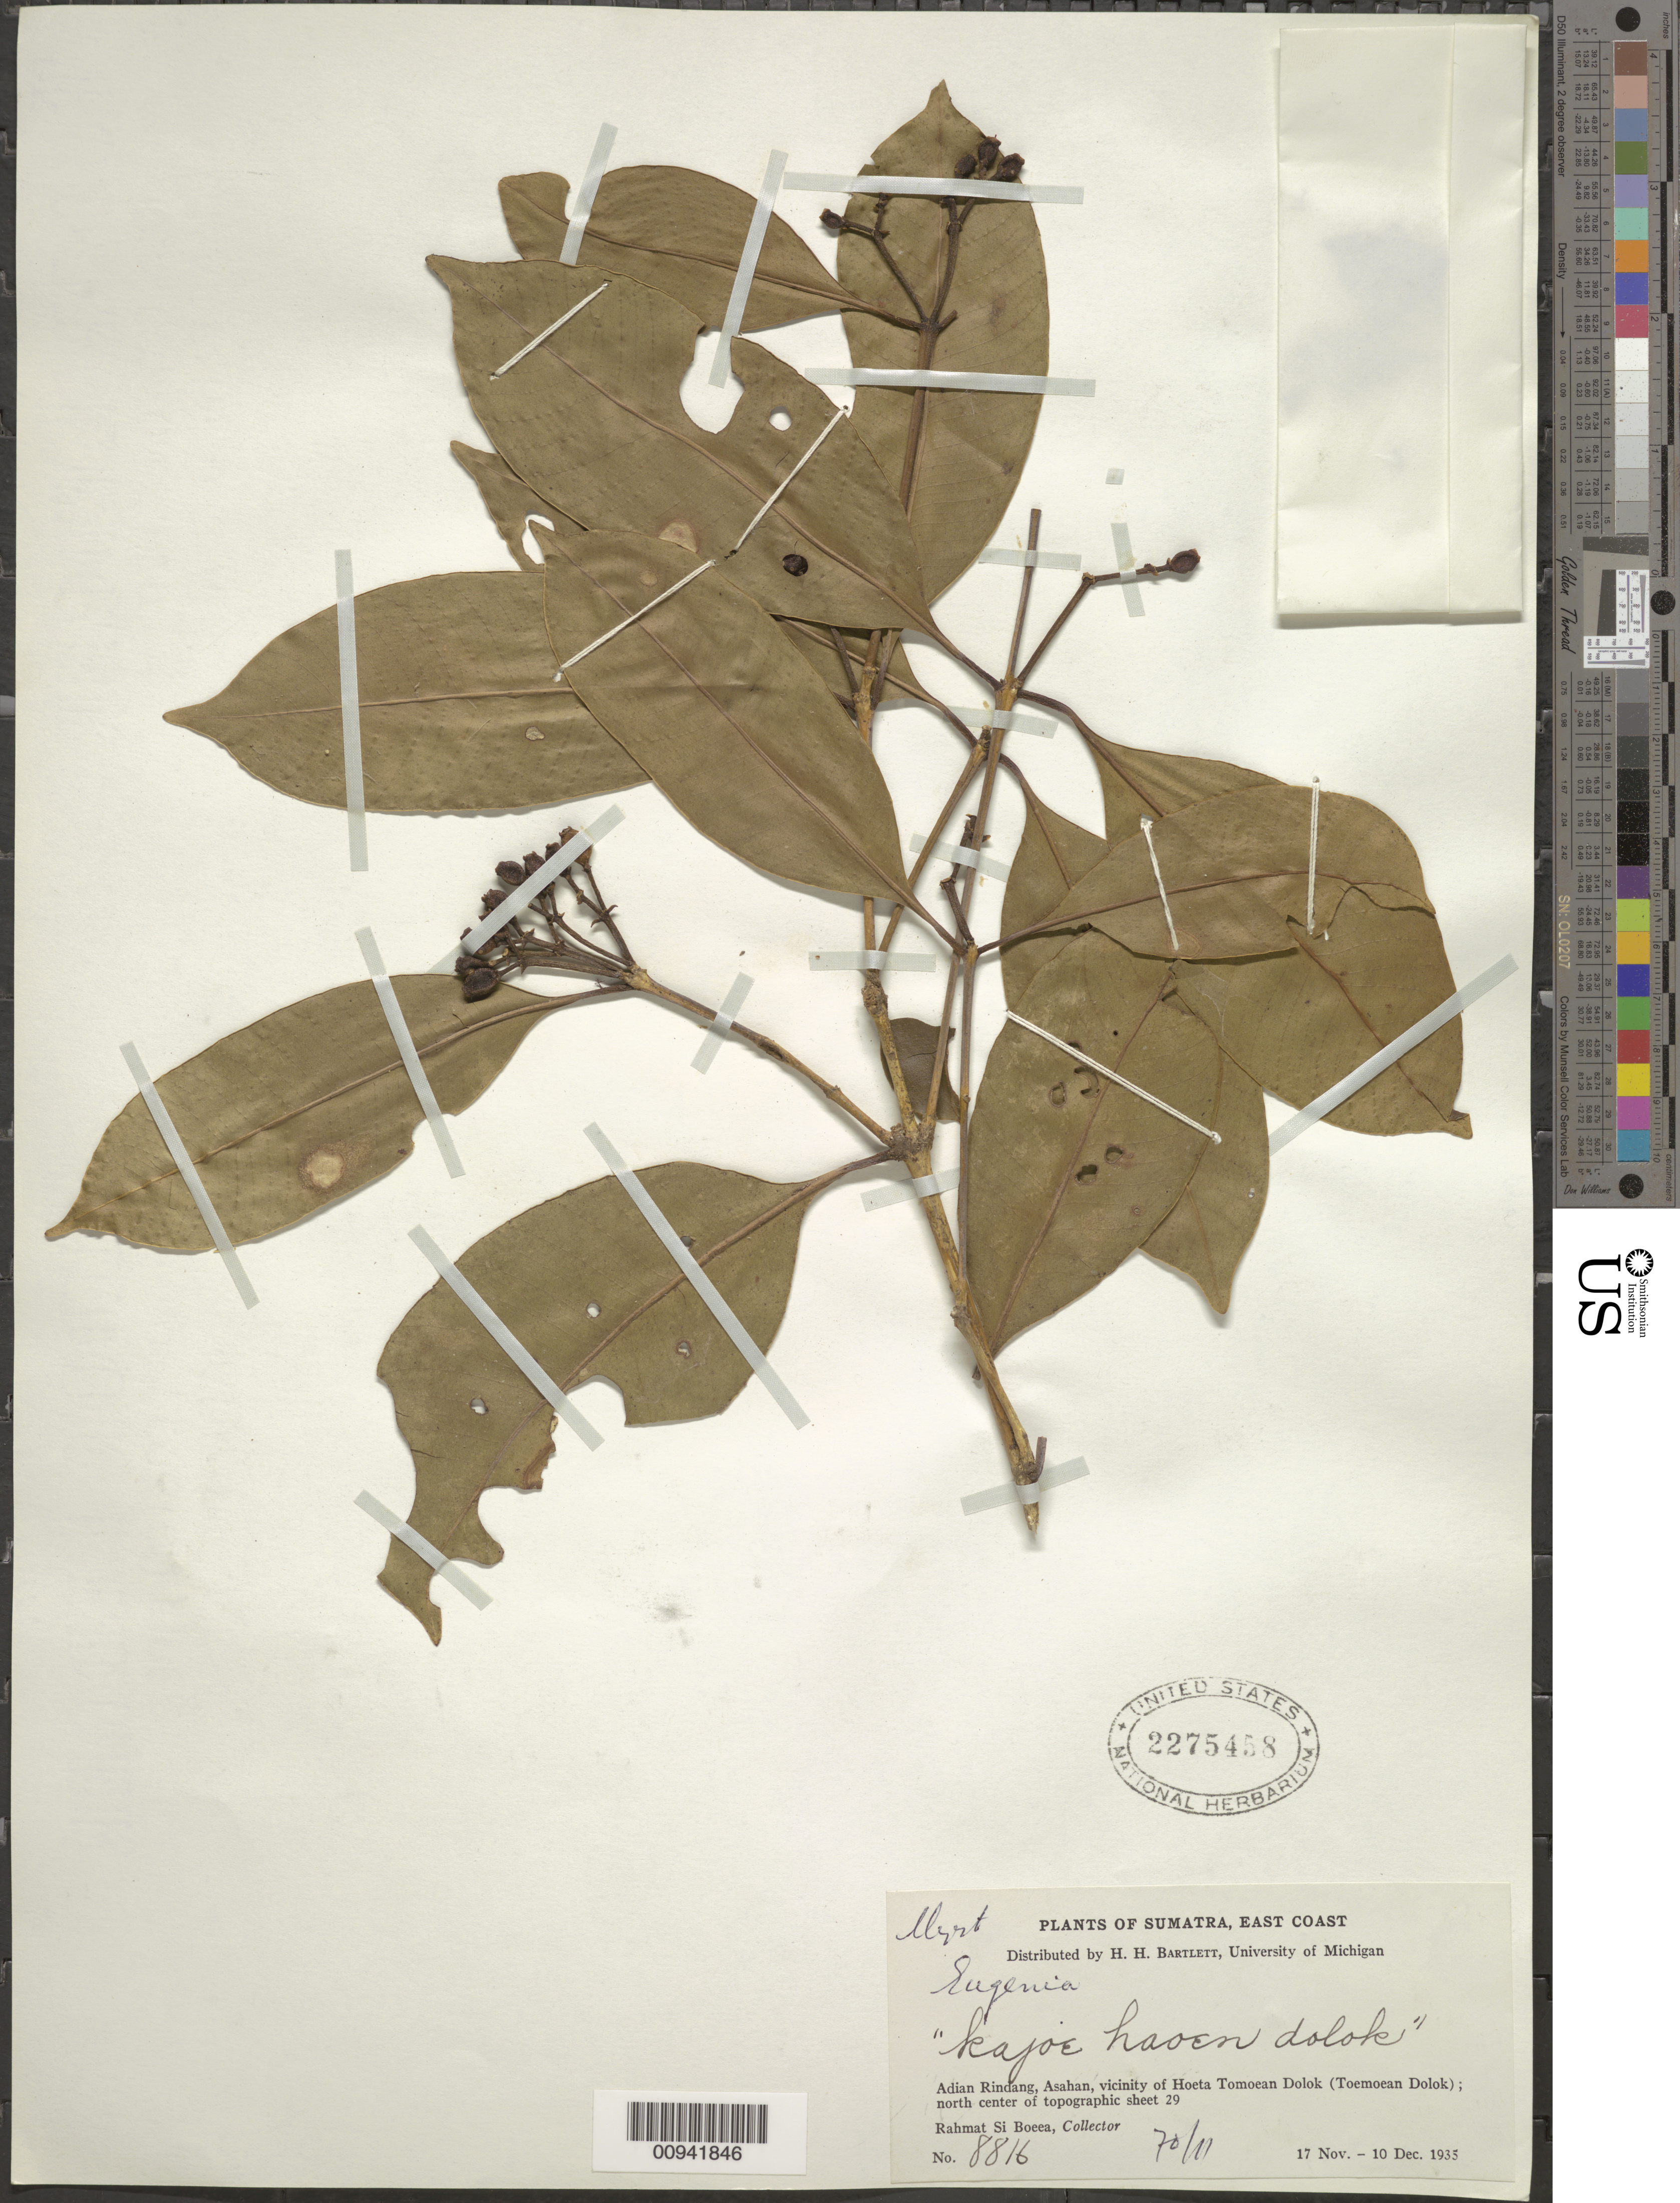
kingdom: Plantae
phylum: Tracheophyta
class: Magnoliopsida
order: Myrtales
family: Myrtaceae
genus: Syzygium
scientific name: Syzygium sp.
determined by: Strong, M. T., (US), Smithsonian Institution - National Museum of Natural History (UNITED STATES)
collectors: Rahmat Si Boeea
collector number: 8816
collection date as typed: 17 Nov 1935 to 10 Dec 1935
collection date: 1935-11-17/1935-12-10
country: Indonesia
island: Sumatra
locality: East Coast; Adian Rindang, Asahan, vicinity of Hoeta Tomoean Dolok (Toemoean Dolok); north center of topographic sheet 29.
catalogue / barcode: US 2275458